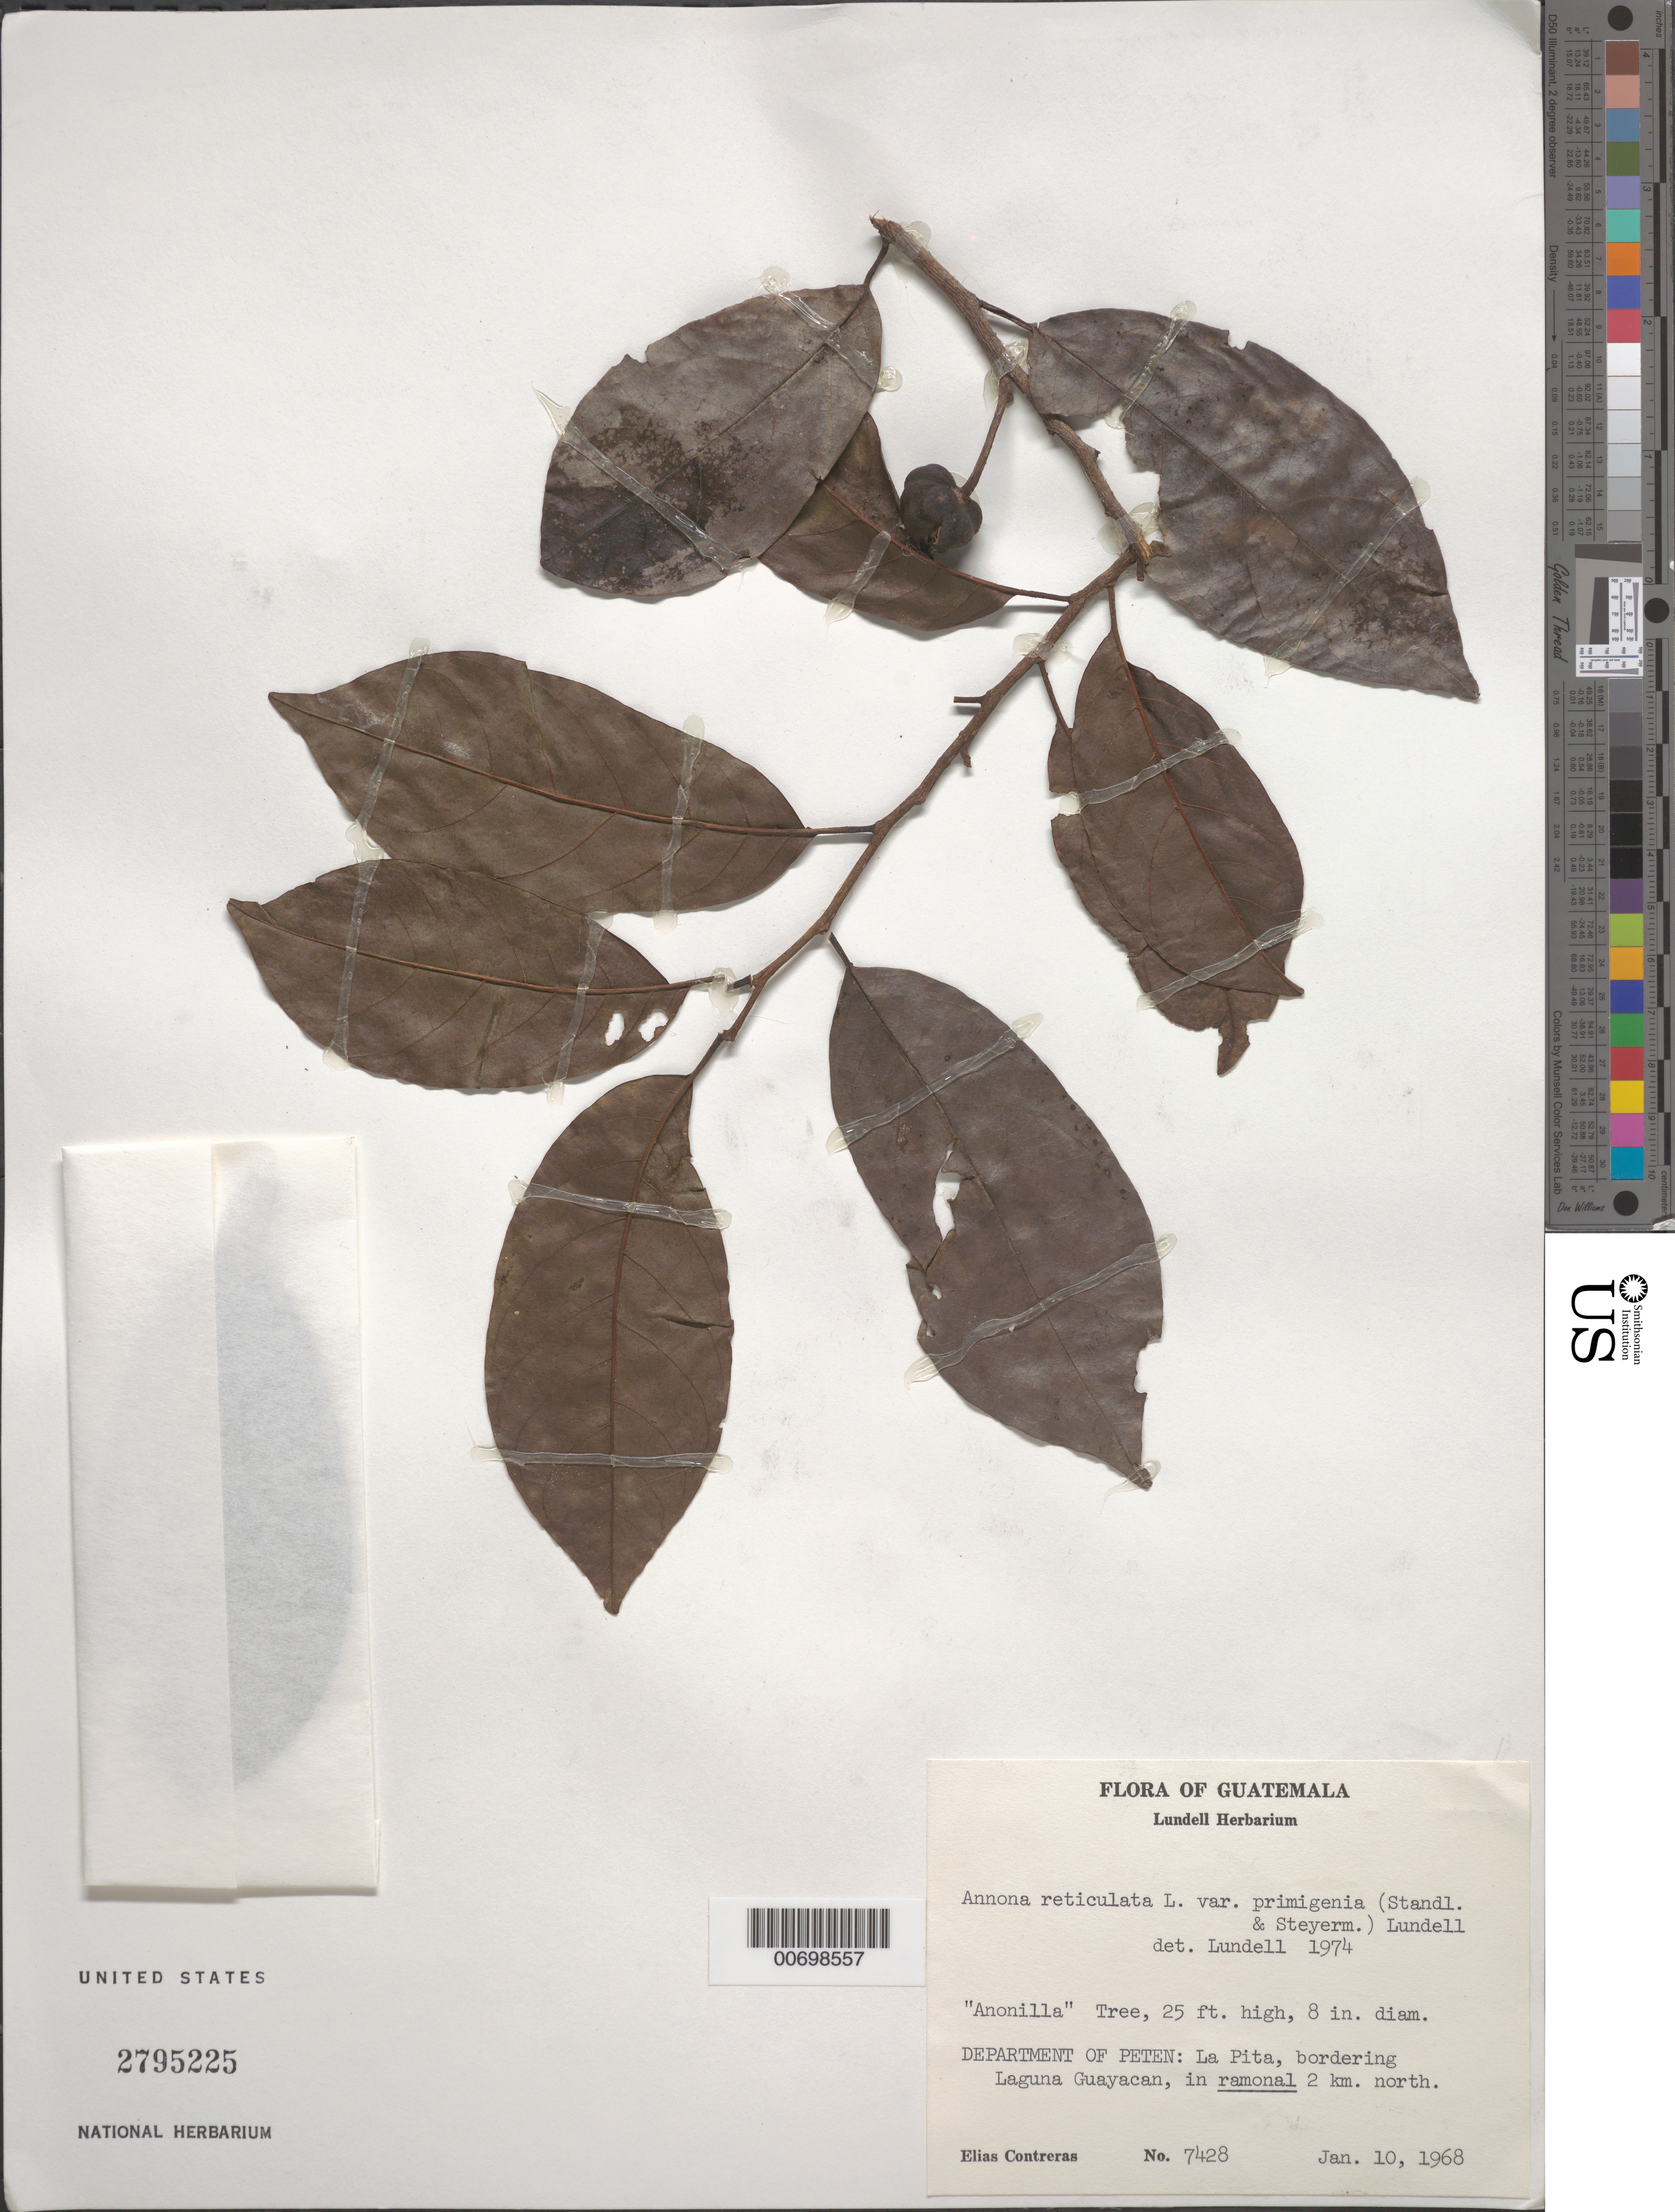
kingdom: Plantae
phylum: Tracheophyta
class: Magnoliopsida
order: Magnoliales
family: Annonaceae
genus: Annona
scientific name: Annona reticulata var. primigenia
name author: (Standl. & Steyerm.) Lundell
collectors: E. Contreras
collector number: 7428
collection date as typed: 10 Jan 1968 or 01 Oct 1968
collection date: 1968-01-10 or 1968-10-01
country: Guatemala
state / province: El Petén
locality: La Pita, bordering Laguna Guayacan, in ramonal 2 km north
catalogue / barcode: US 2795225